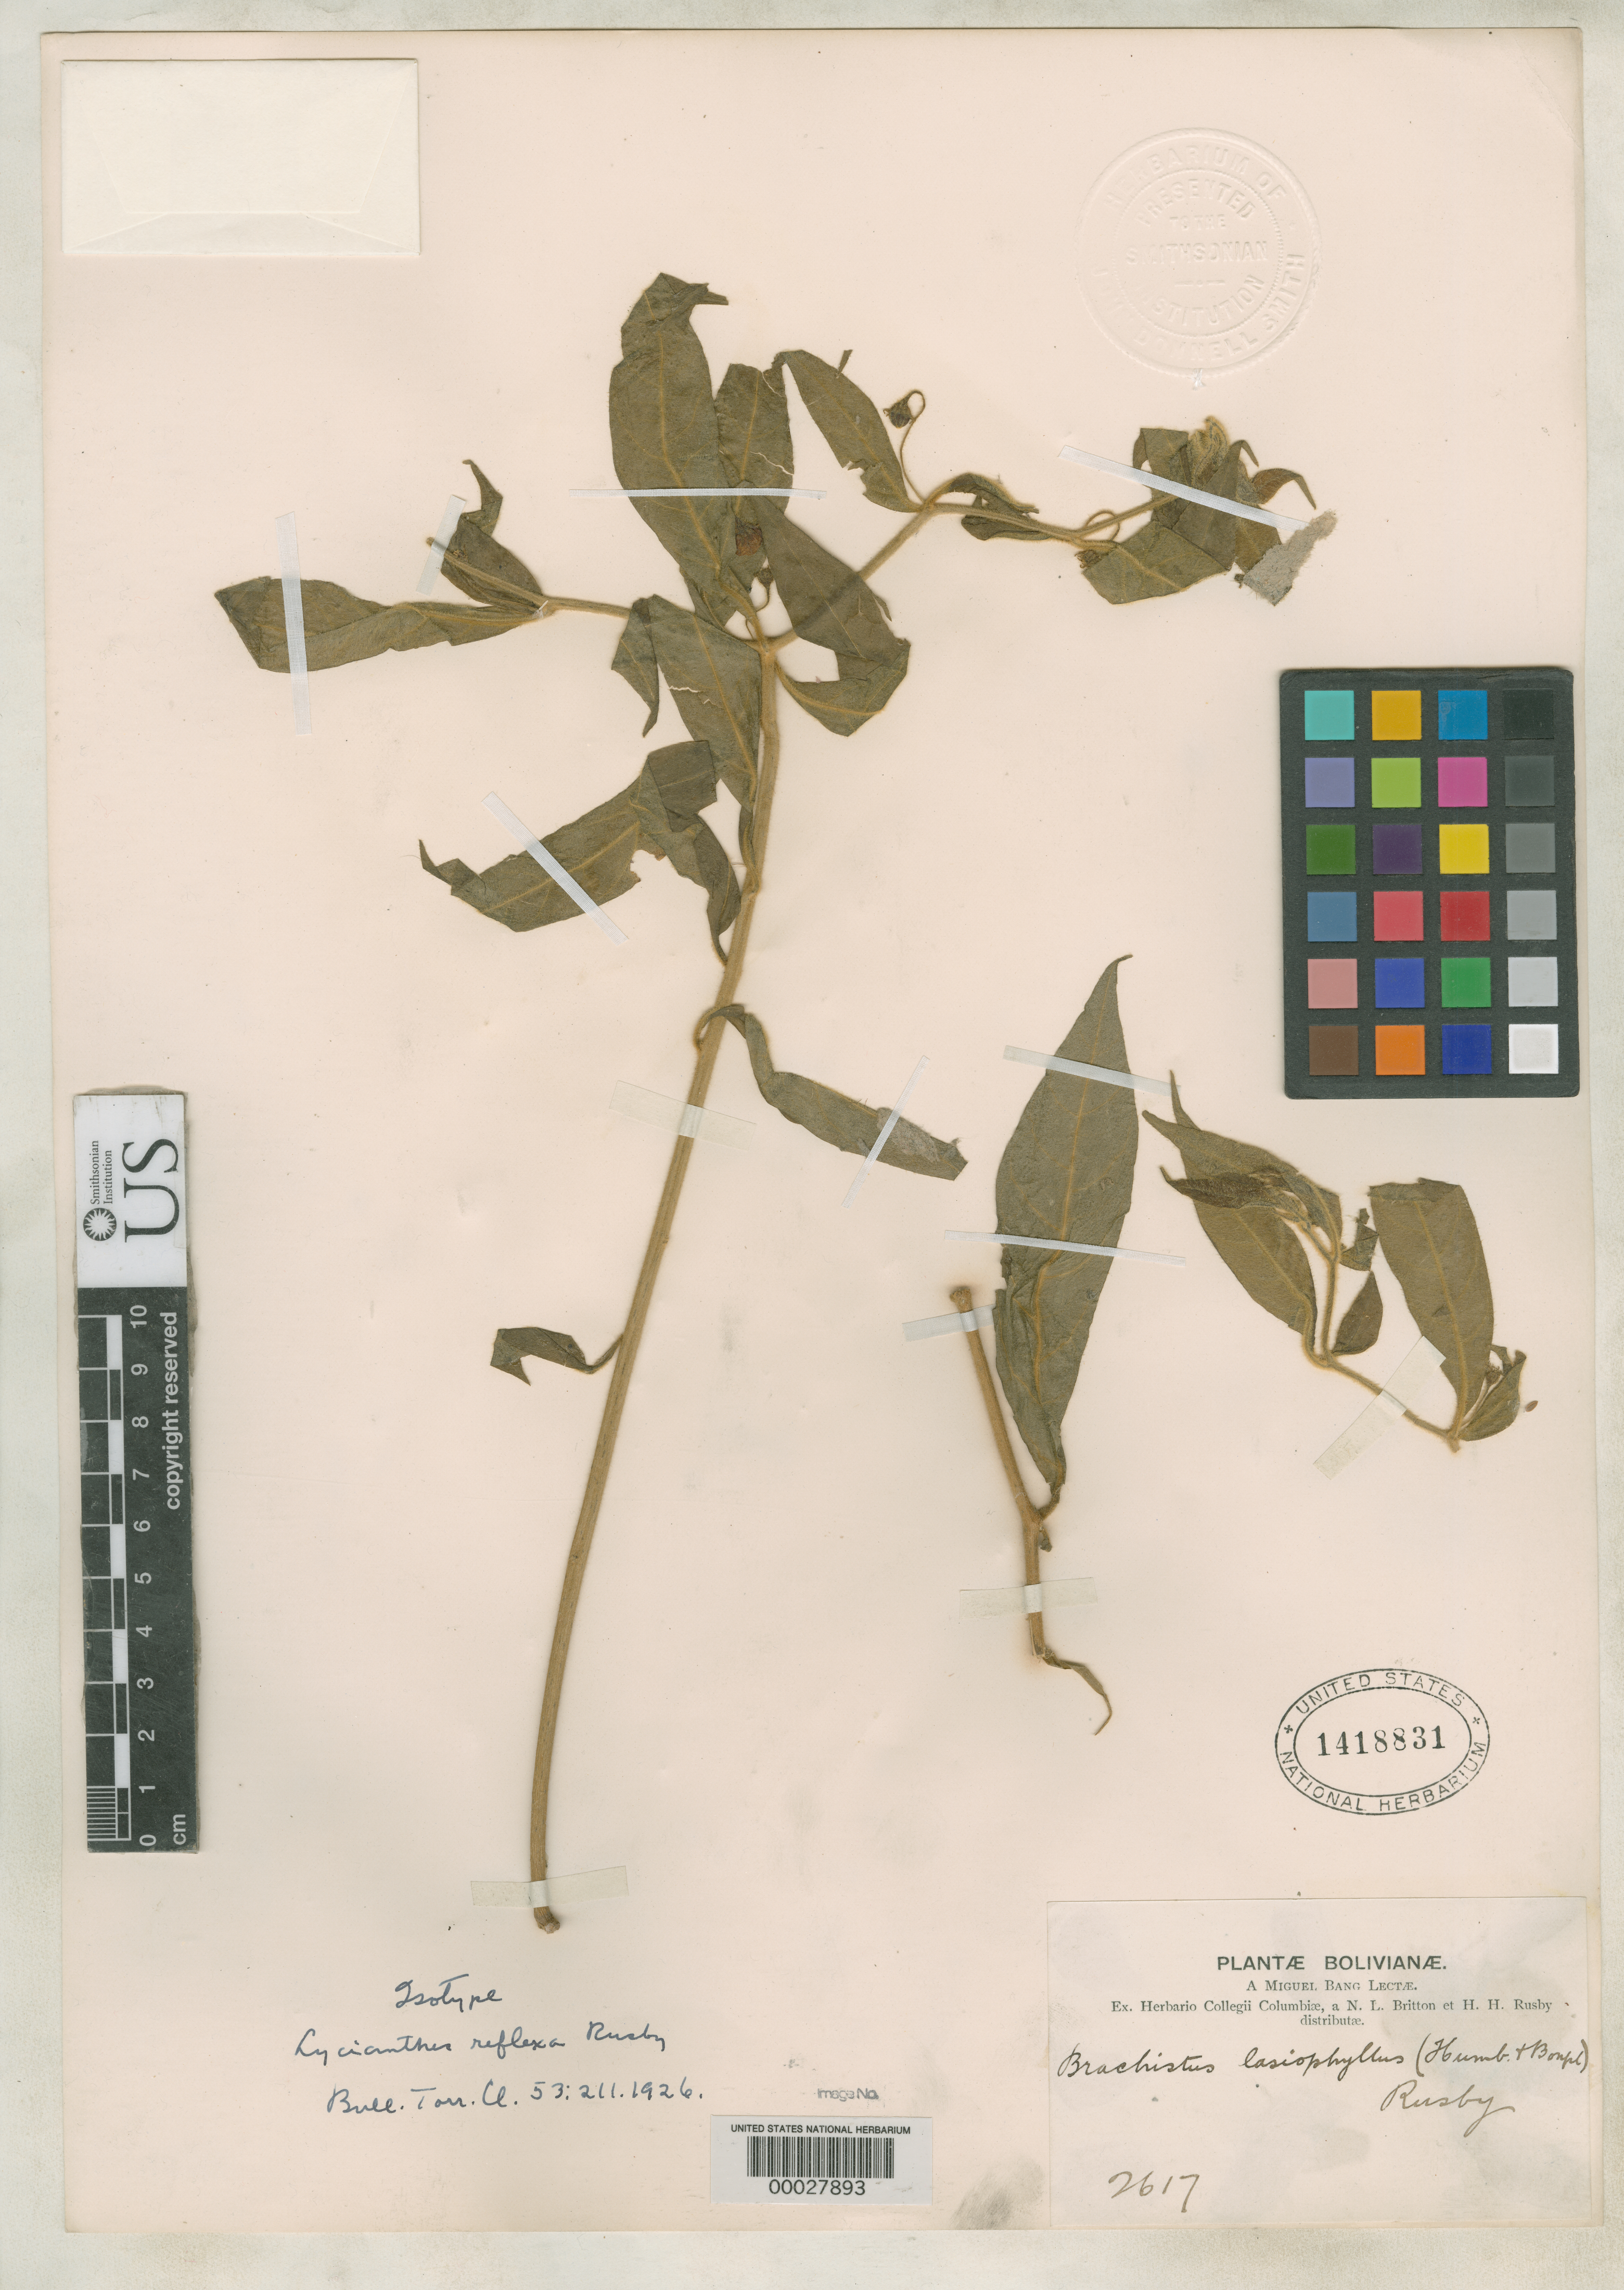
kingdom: Plantae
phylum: Tracheophyta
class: Magnoliopsida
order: Solanales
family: Solanaceae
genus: Lycianthes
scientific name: Lycianthes reflexa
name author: Rusby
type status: Isotype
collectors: M. Bang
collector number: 2617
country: Bolivia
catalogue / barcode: US 1418831